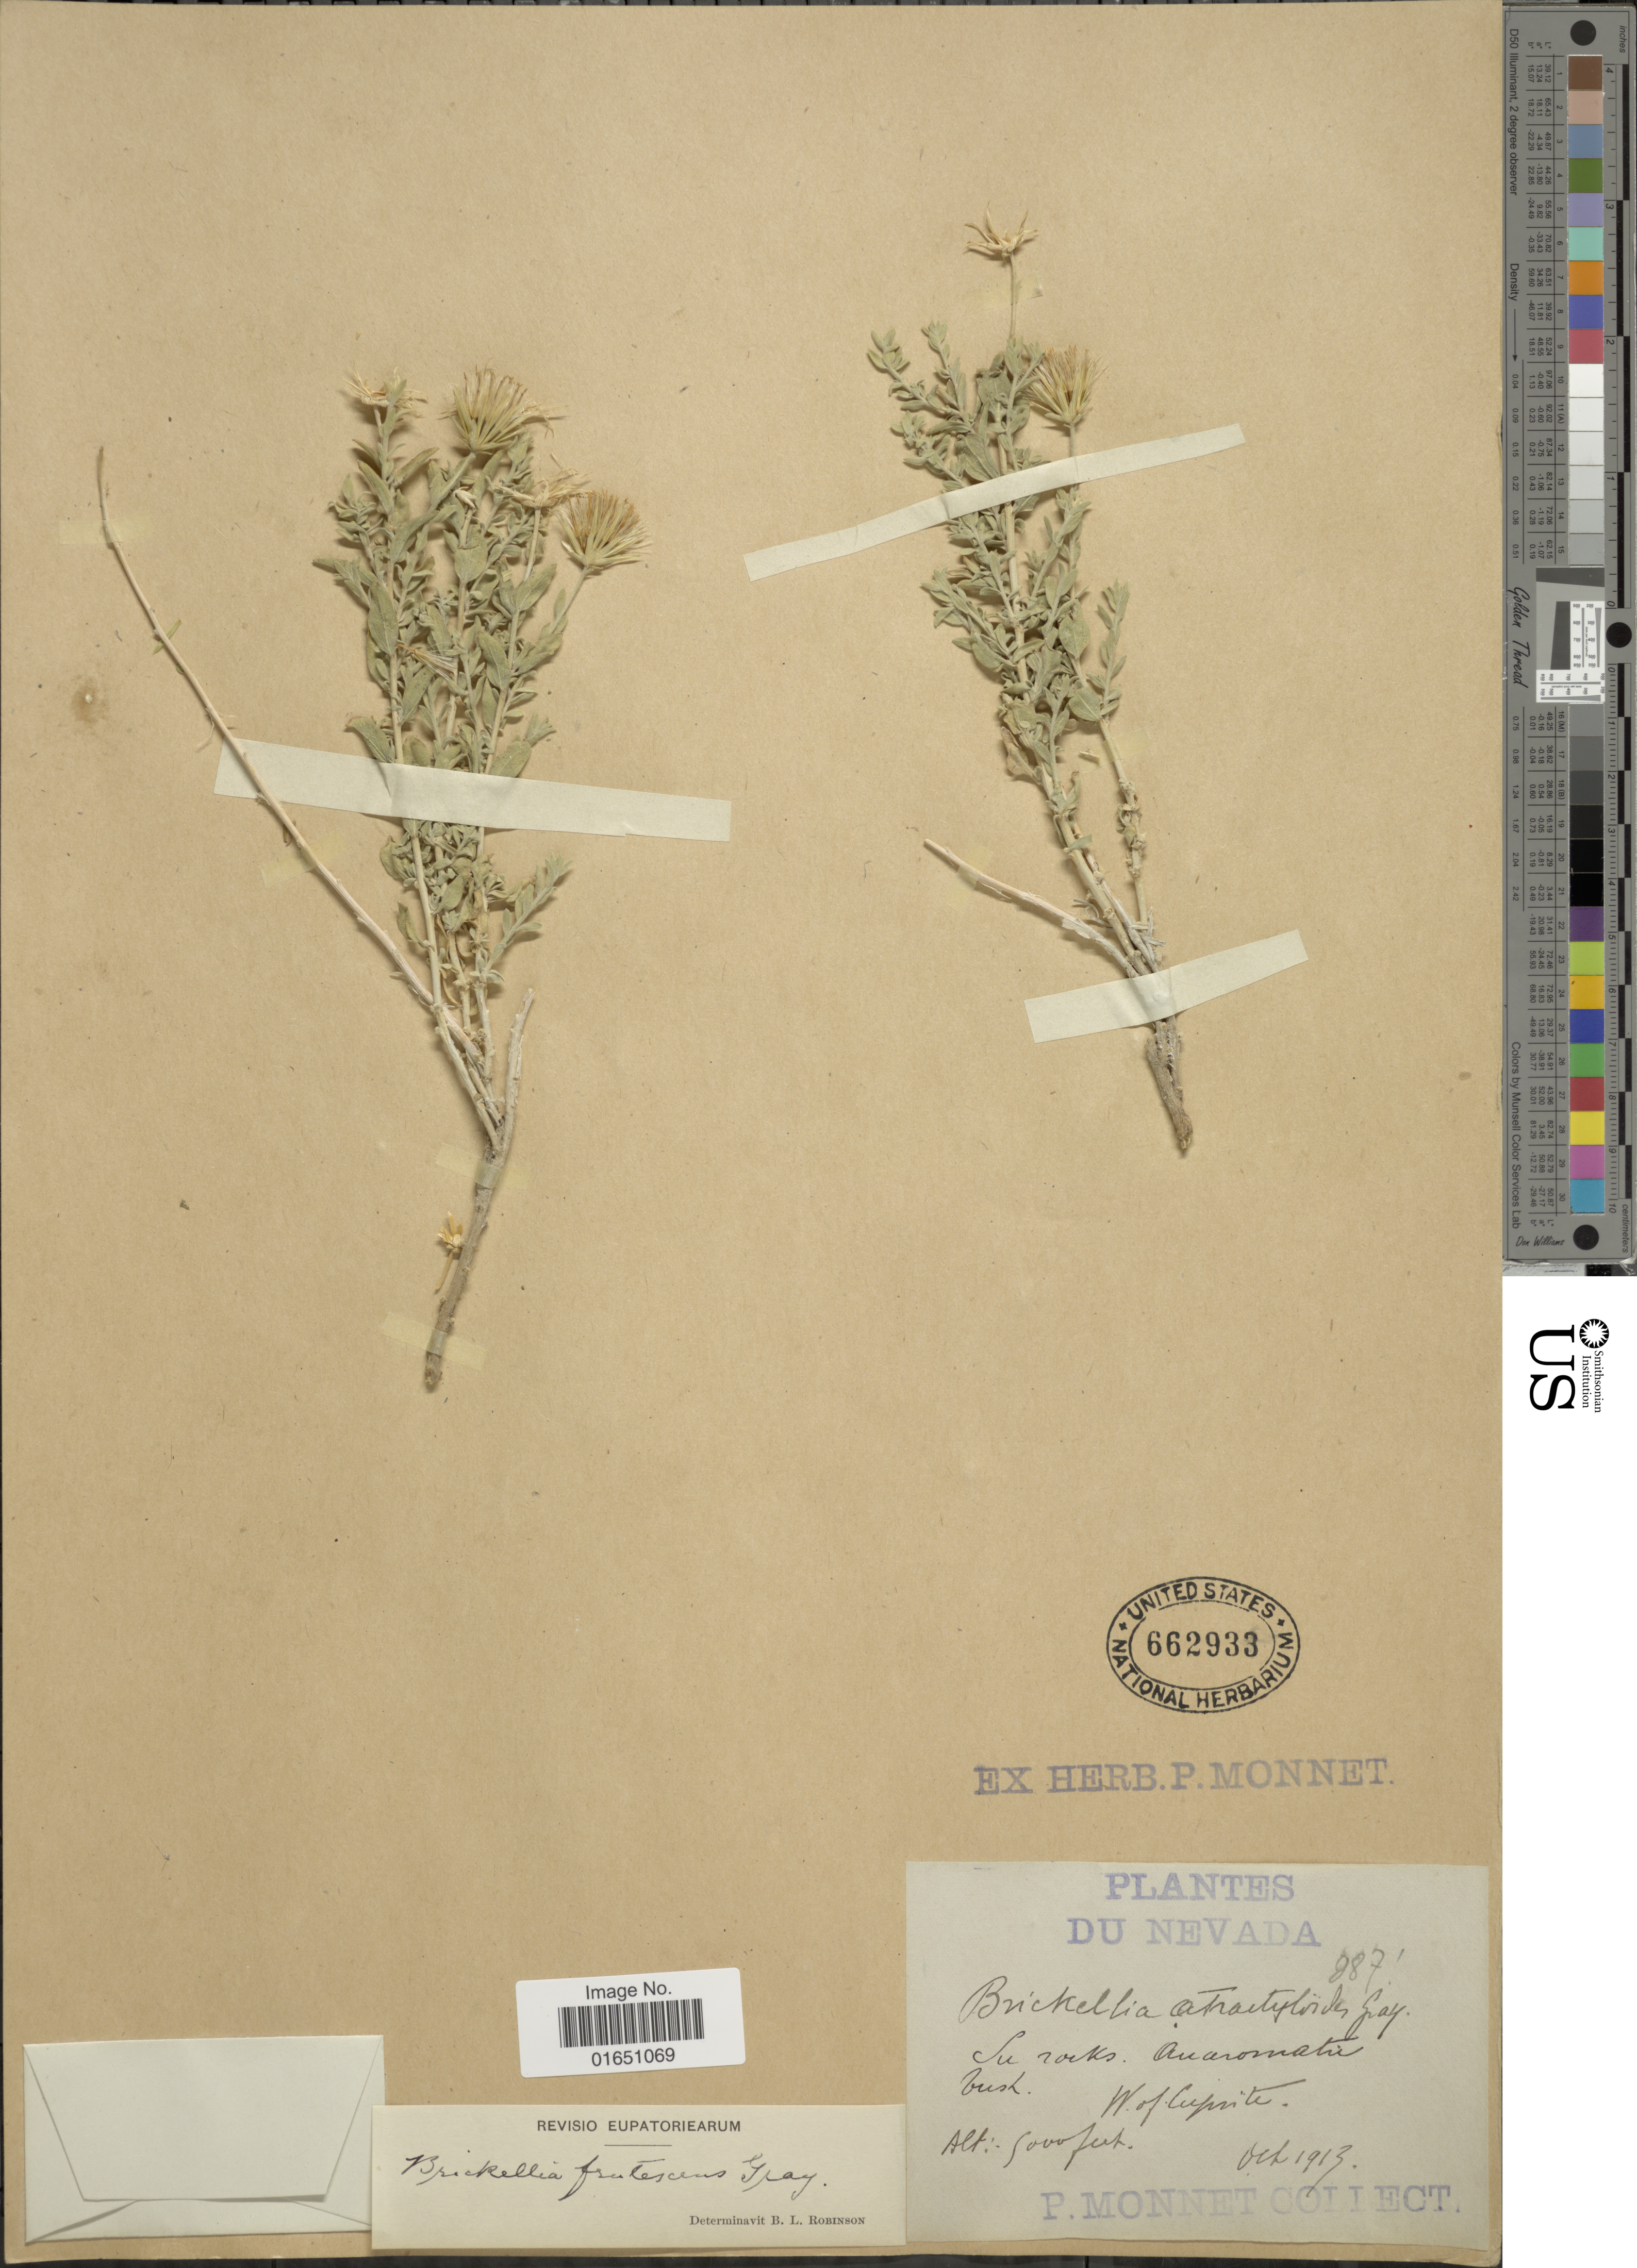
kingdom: Plantae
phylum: Tracheophyta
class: Magnoliopsida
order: Asterales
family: Asteraceae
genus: Brickellia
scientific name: Brickellia frutescens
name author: A. Gray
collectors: P. Monnet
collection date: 1913-10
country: United States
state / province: Nevada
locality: Su rocks Auaronatie bush, W of Cupute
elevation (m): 2743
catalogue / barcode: US 662933